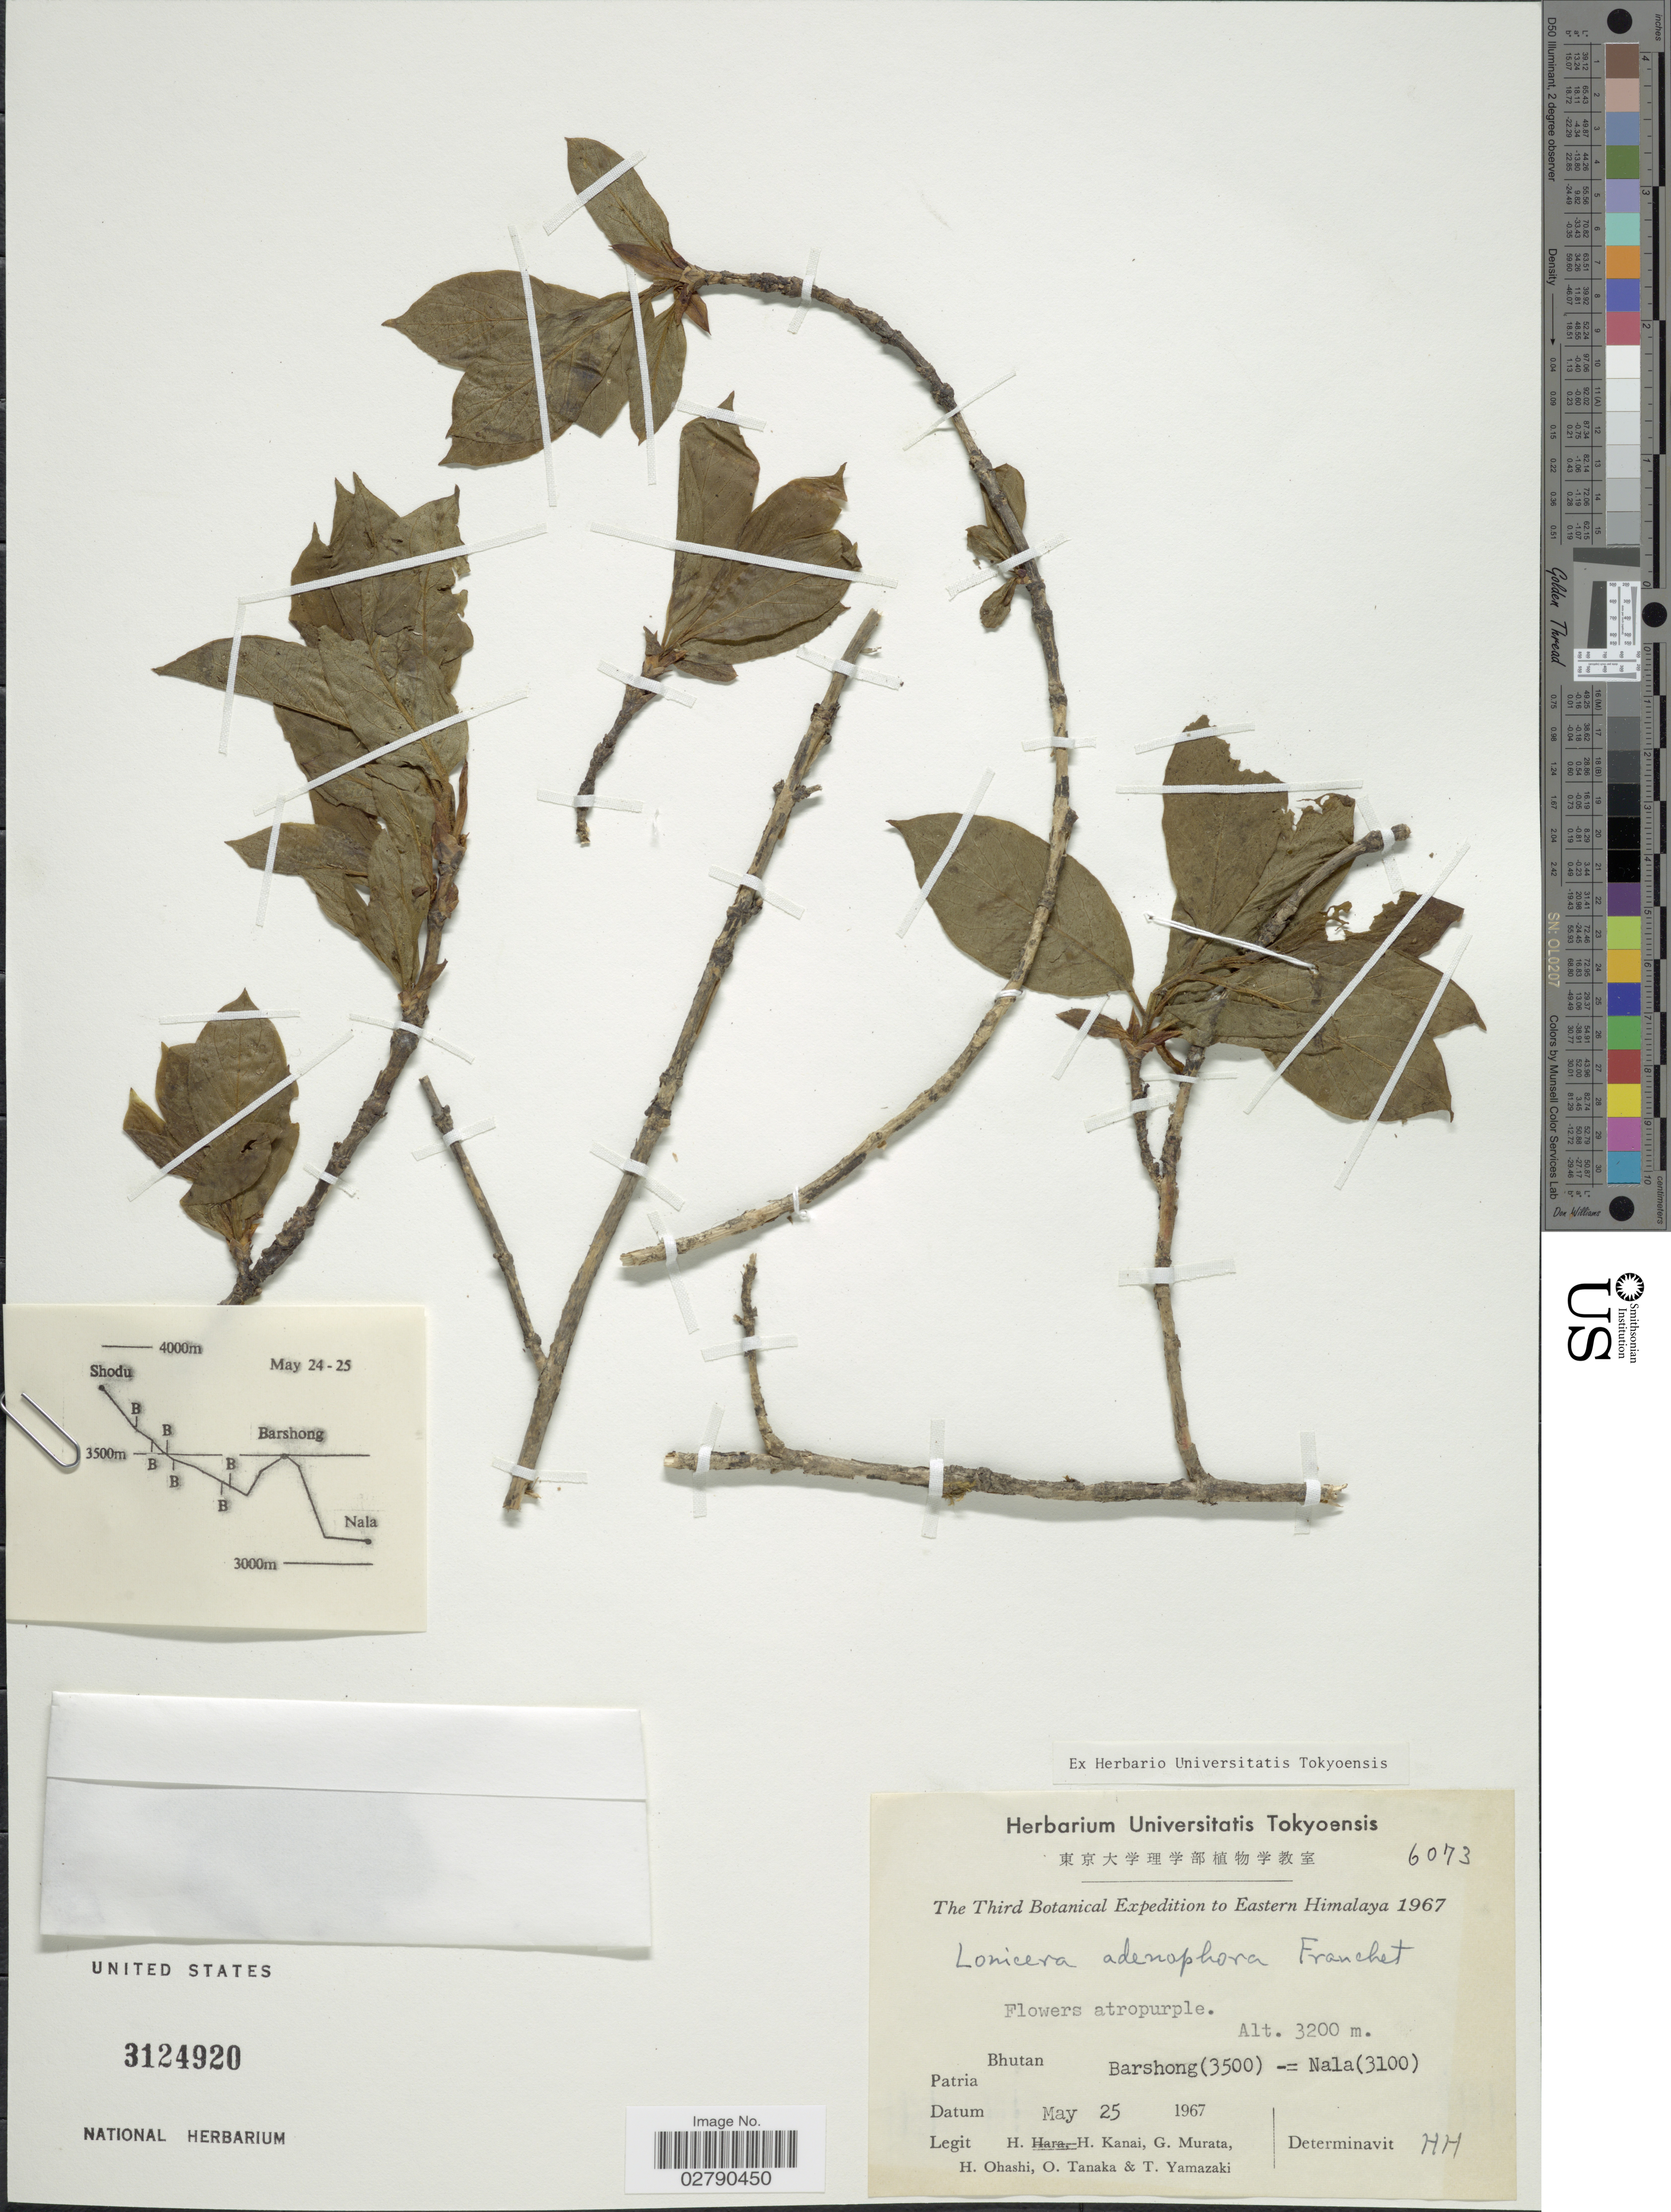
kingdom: Plantae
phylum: Tracheophyta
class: Magnoliopsida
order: Dipsacales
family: Caprifoliaceae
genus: Lonicera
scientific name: Lonicera adenophora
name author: Franch.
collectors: H. Kanai, G. Murata, H. Ohashi, O. Tanaka & T. Yamazaki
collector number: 6073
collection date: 1967-05-25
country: Bhutan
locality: Eastern Himalaya. Barshong - Nala. Patria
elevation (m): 3200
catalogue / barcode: US 3124920